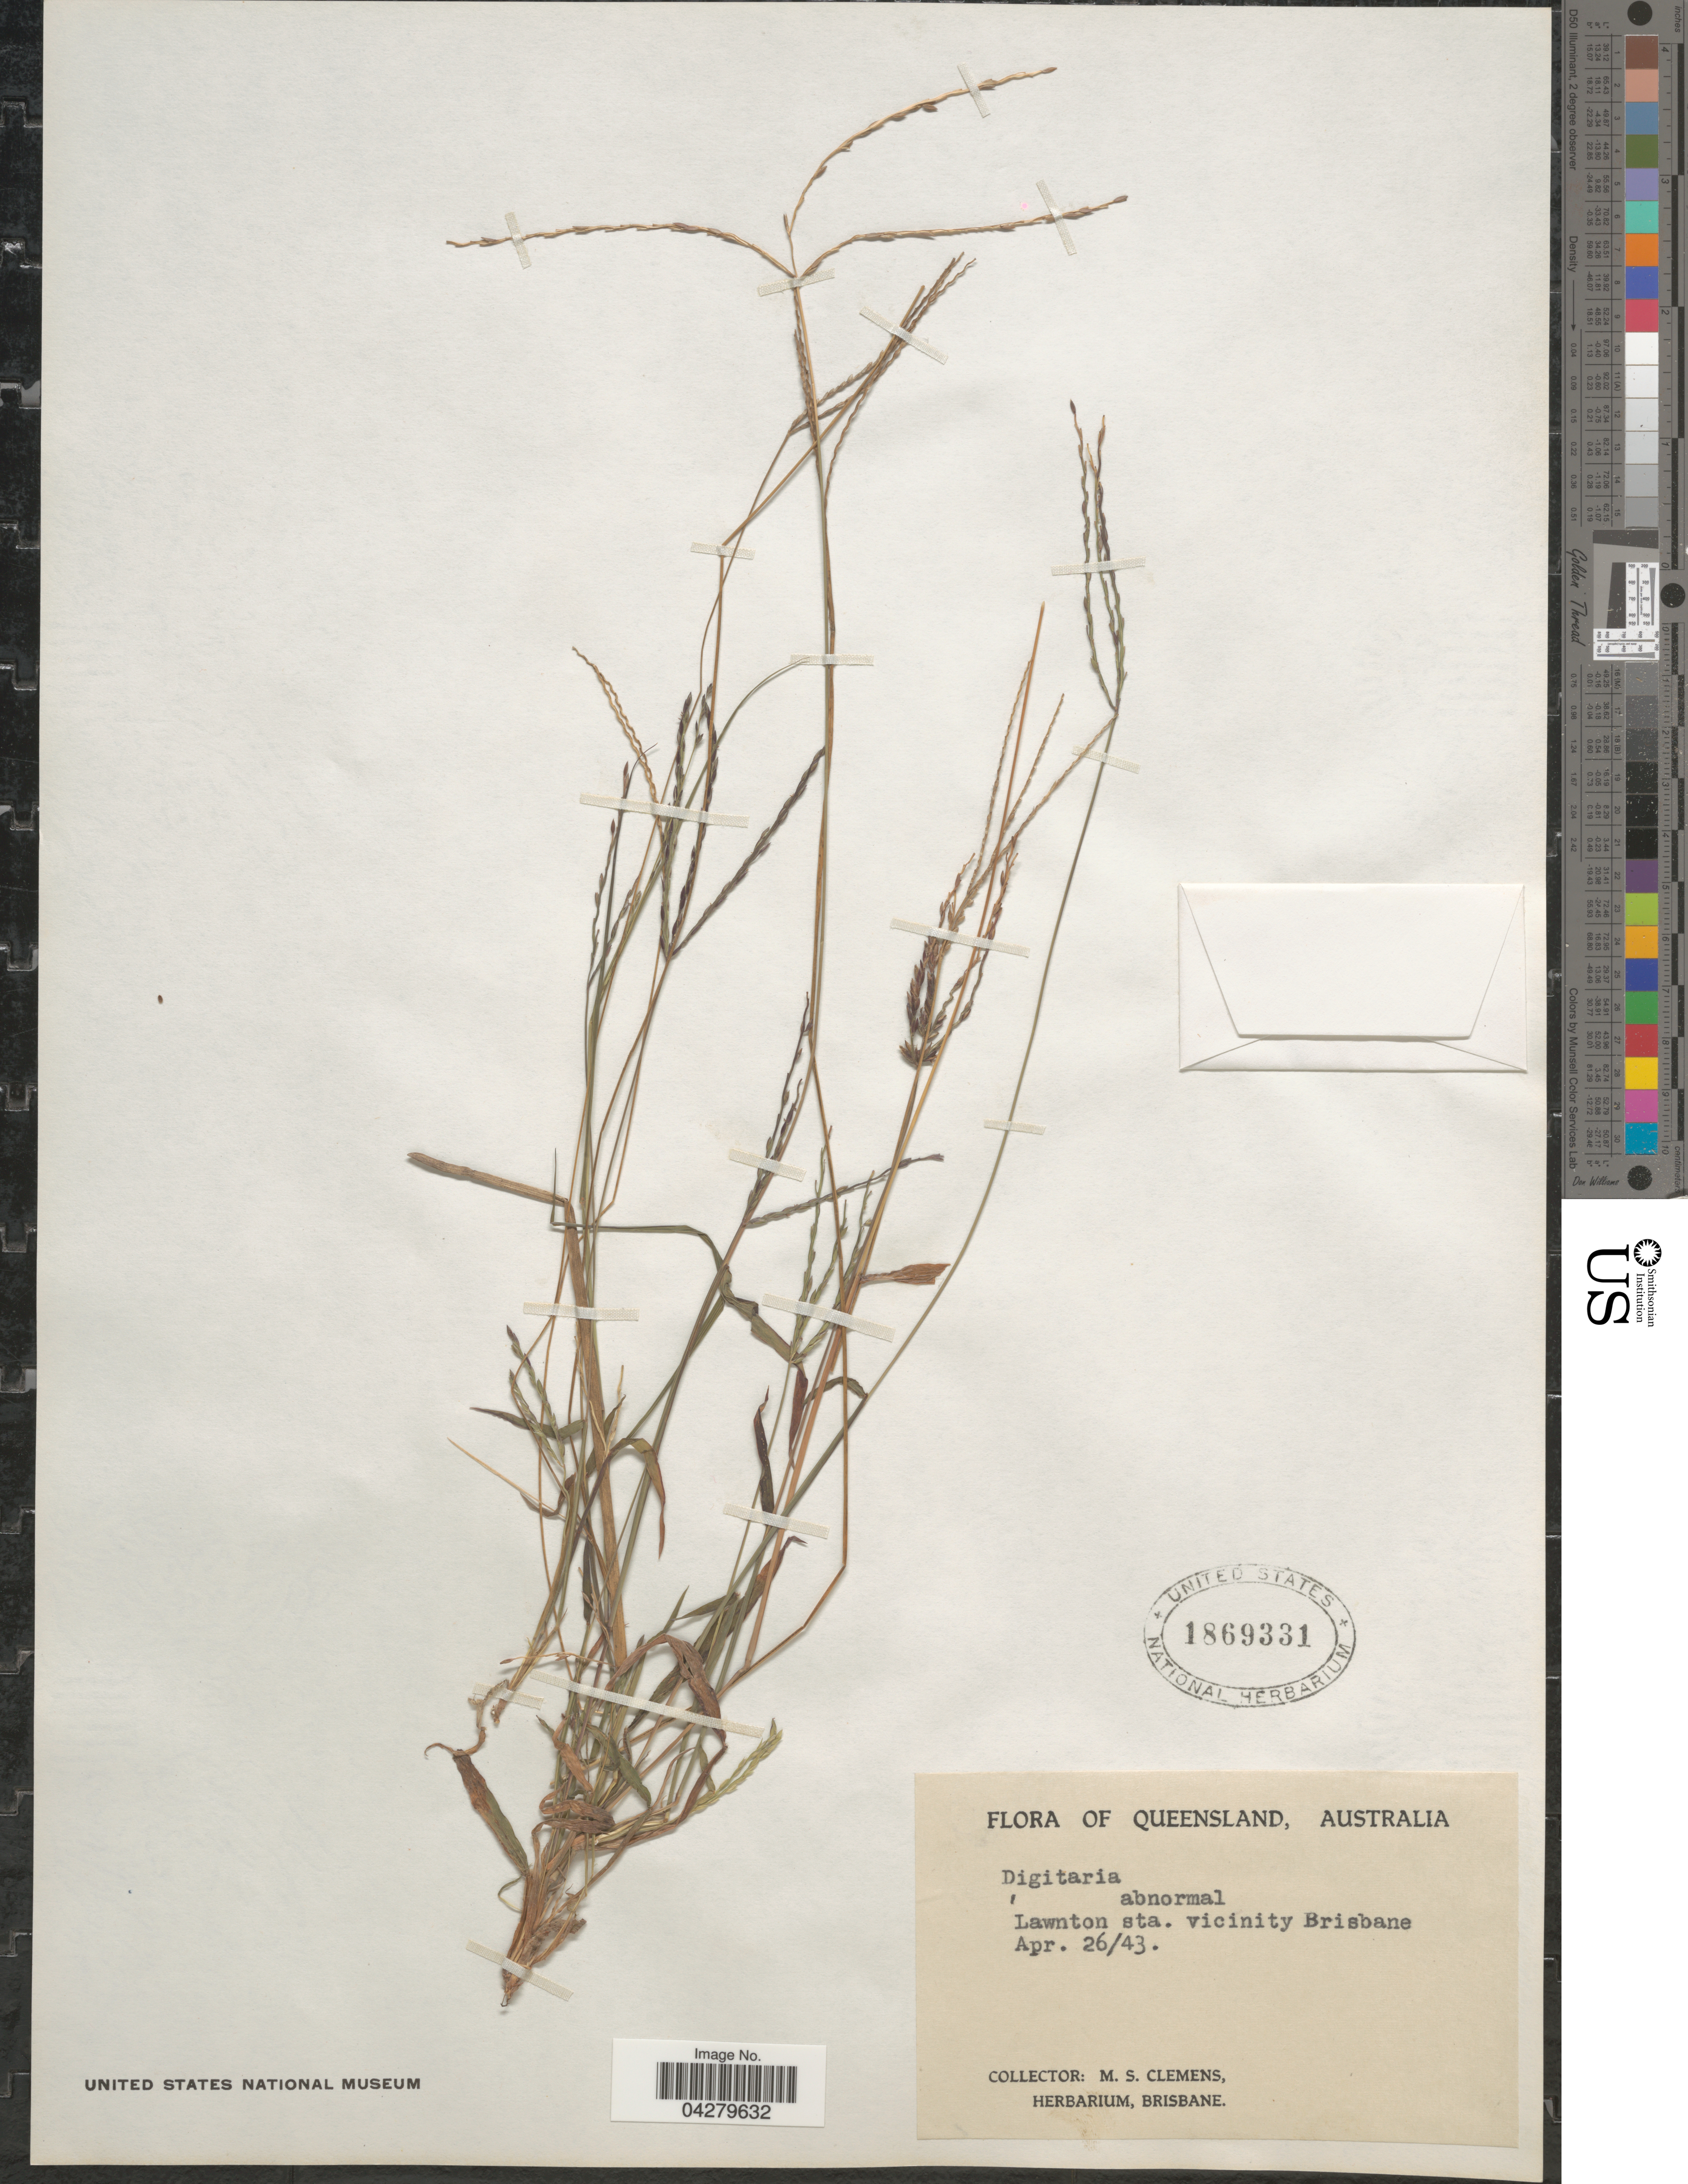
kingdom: Plantae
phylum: Tracheophyta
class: Liliopsida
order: Poales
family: Poaceae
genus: Digitaria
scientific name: Digitaria sp.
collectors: M. S. Clemens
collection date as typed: Transcribed d/m/y: 26/4/43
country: Australia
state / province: Queensland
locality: Lawnton sta. vicinity Brisbane.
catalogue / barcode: US 1869331